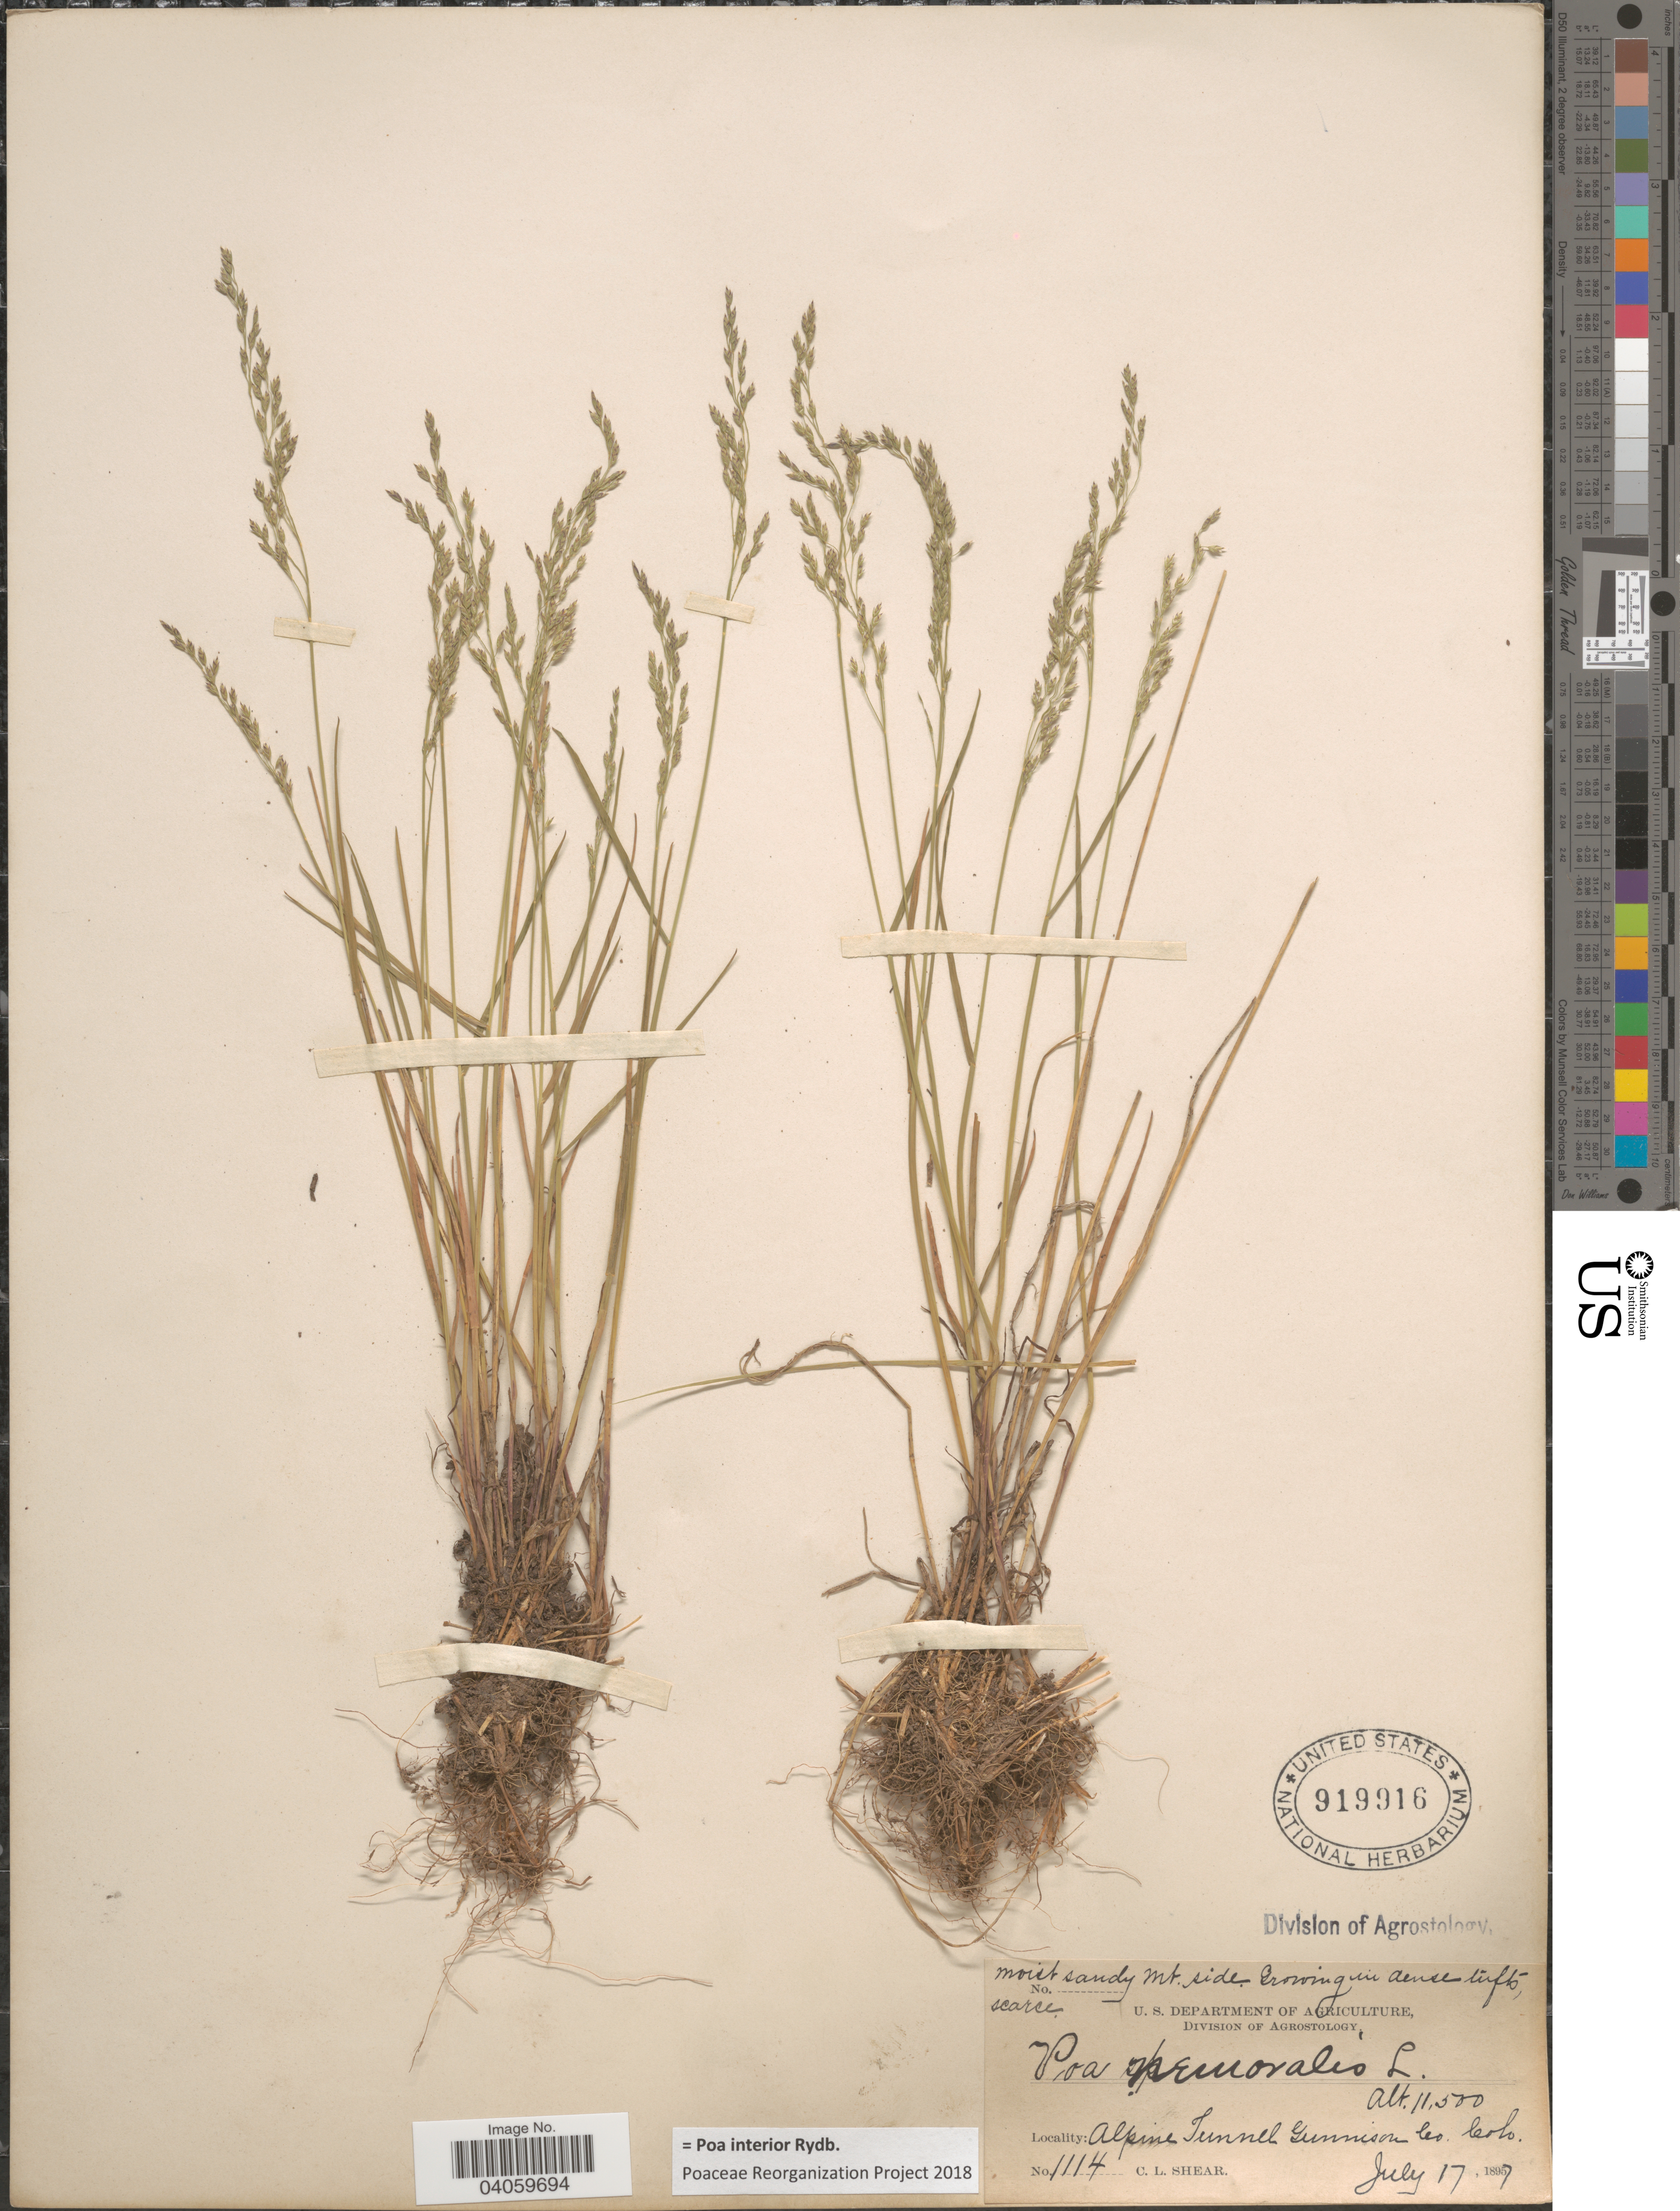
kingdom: Plantae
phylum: Tracheophyta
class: Liliopsida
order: Poales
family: Poaceae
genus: Poa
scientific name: Poa interior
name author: Rydb.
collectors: C. L. Shear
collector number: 1114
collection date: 1897-07-17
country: United States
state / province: Colorado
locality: Alpine Tunnel Gunnison Co.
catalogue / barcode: US 919916